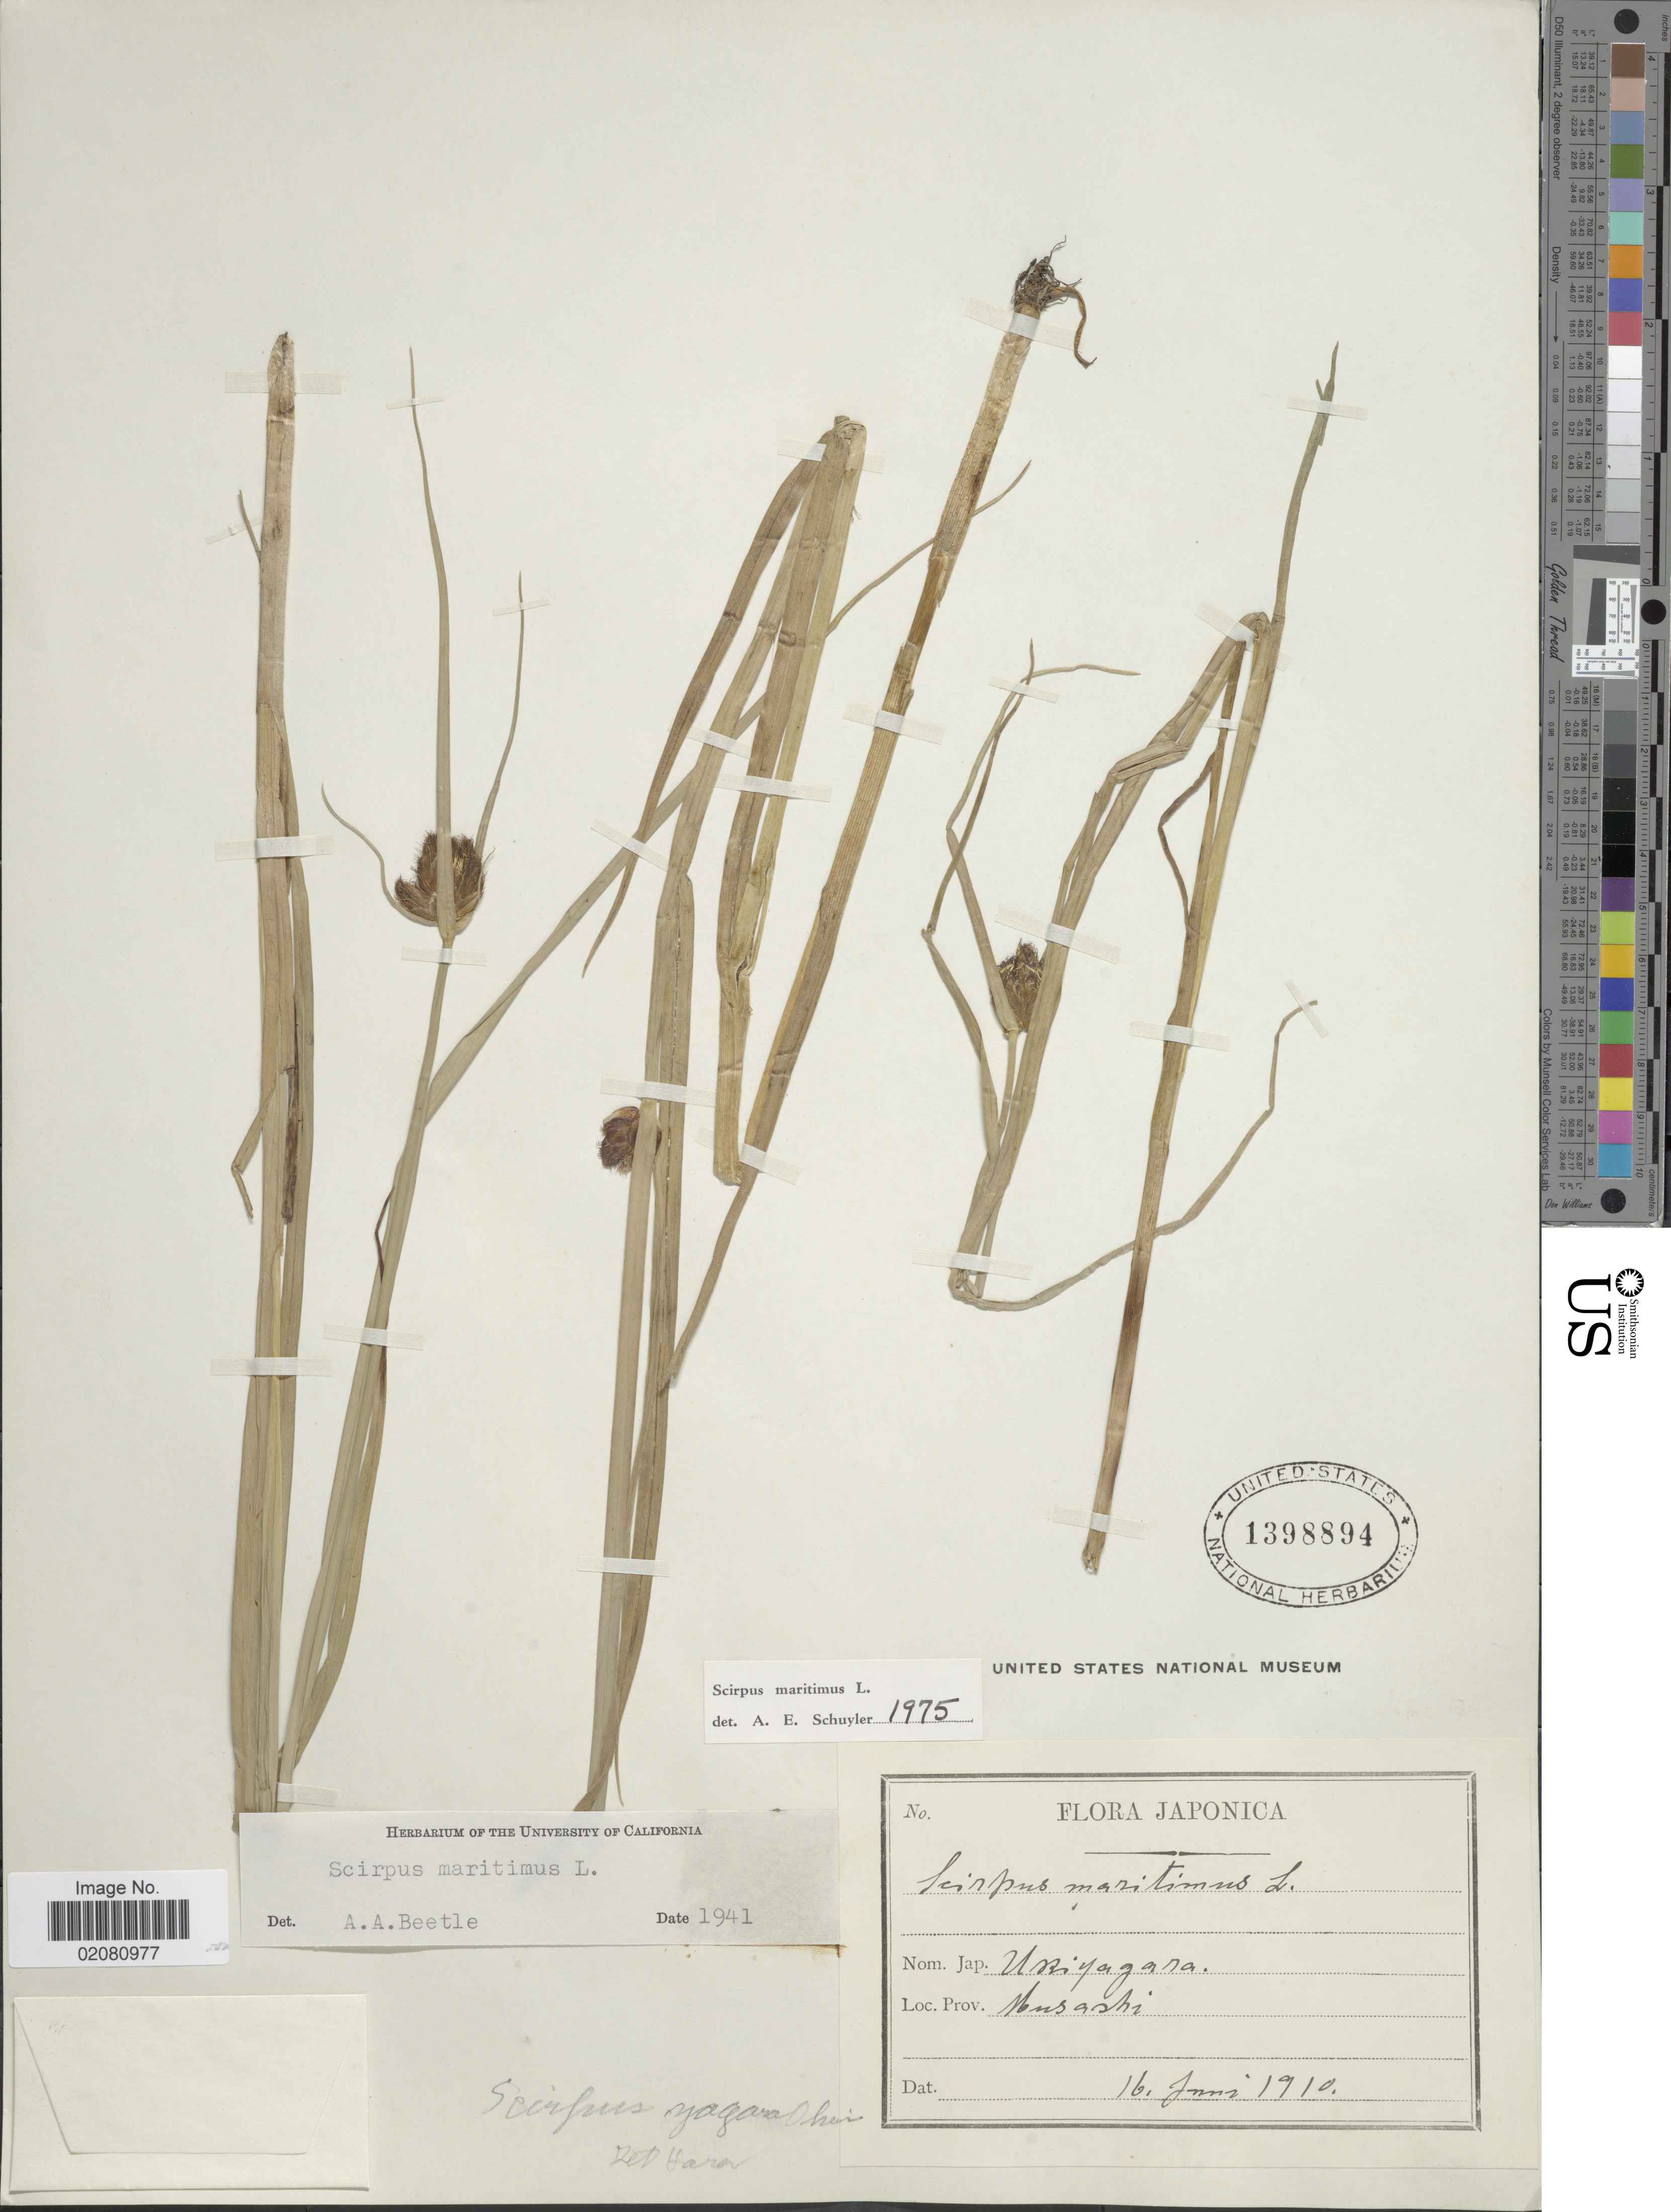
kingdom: Plantae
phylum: Tracheophyta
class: Liliopsida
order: Poales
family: Cyperaceae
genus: Bolboschoenus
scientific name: Bolboschoenus maritimus subsp. maritimus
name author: (L.) Palla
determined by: Strong, Mark T., (BOT), Smithsonian Institution - National Museum of Natural History (UNITED STATES)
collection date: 1910-06-16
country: Japan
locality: Japonica. Musashi.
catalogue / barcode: US 1398894